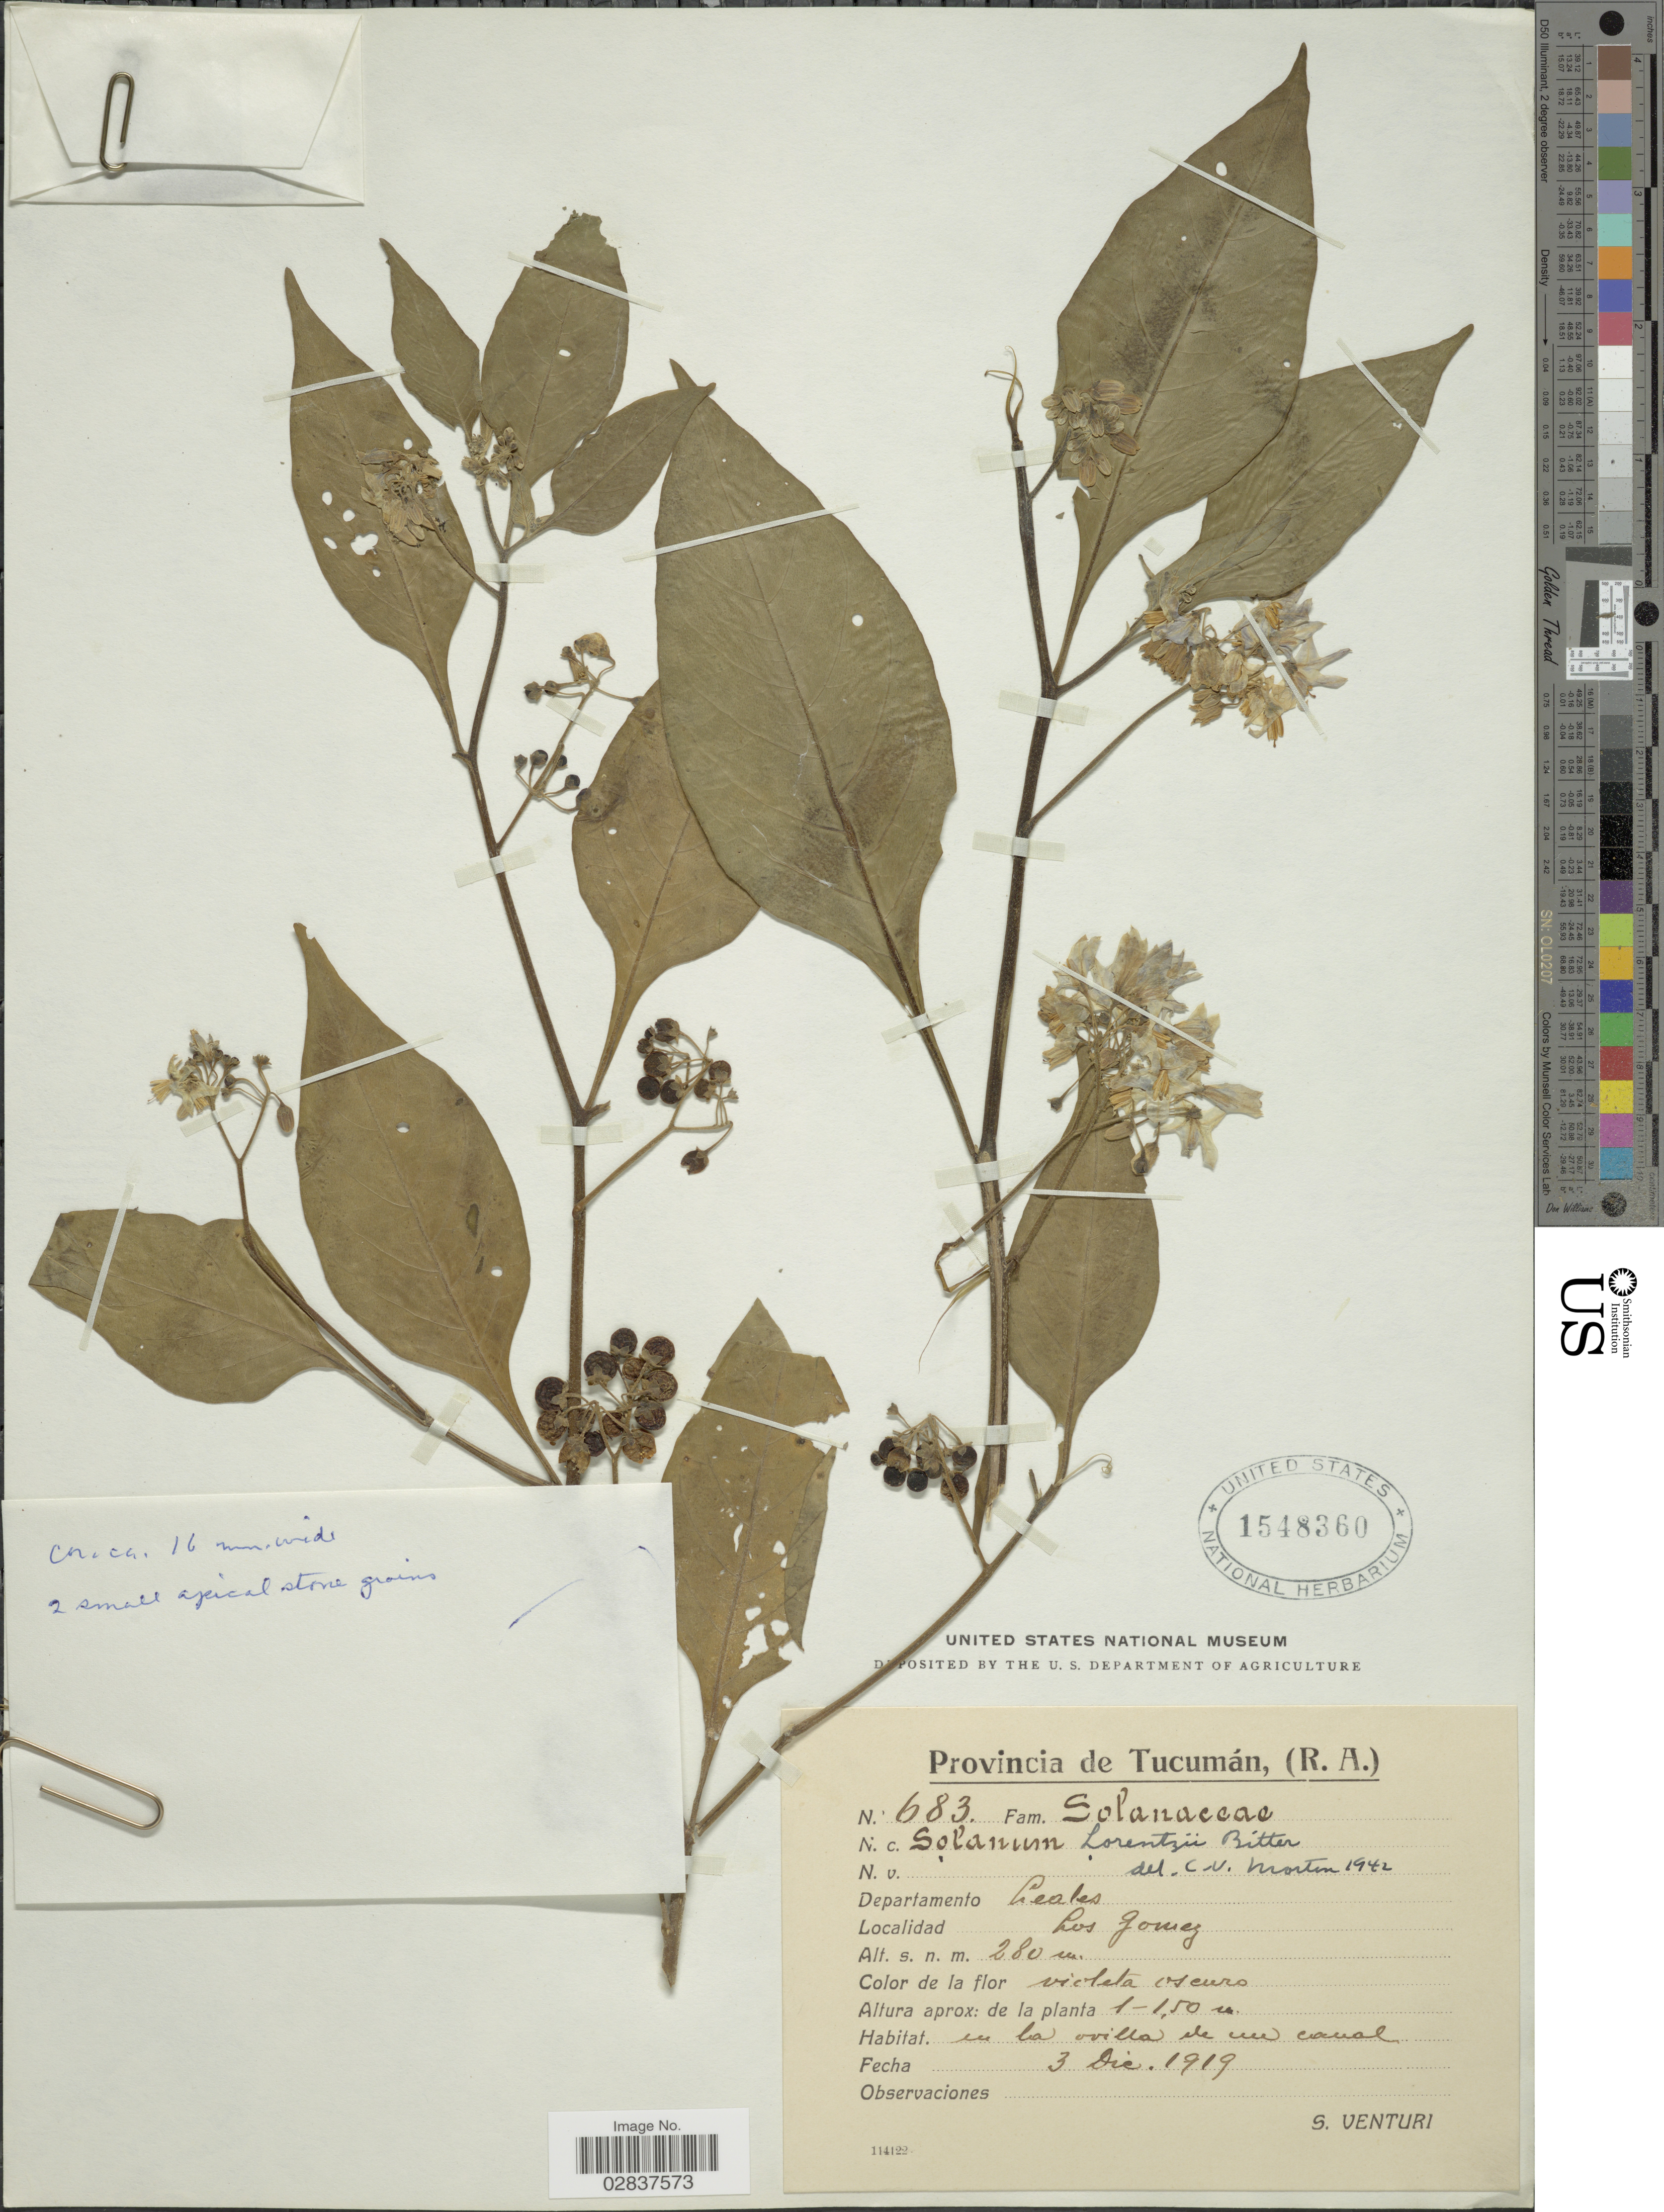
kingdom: Plantae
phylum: Tracheophyta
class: Magnoliopsida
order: Solanales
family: Solanaceae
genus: Solanum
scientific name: Solanum lorentzii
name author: Bitter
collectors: S. Venturi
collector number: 683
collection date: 1919-12-03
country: Argentina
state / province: Tucuman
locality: (R.A.). Departamento Leakes, Los Gomez.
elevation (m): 280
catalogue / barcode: US 1548360